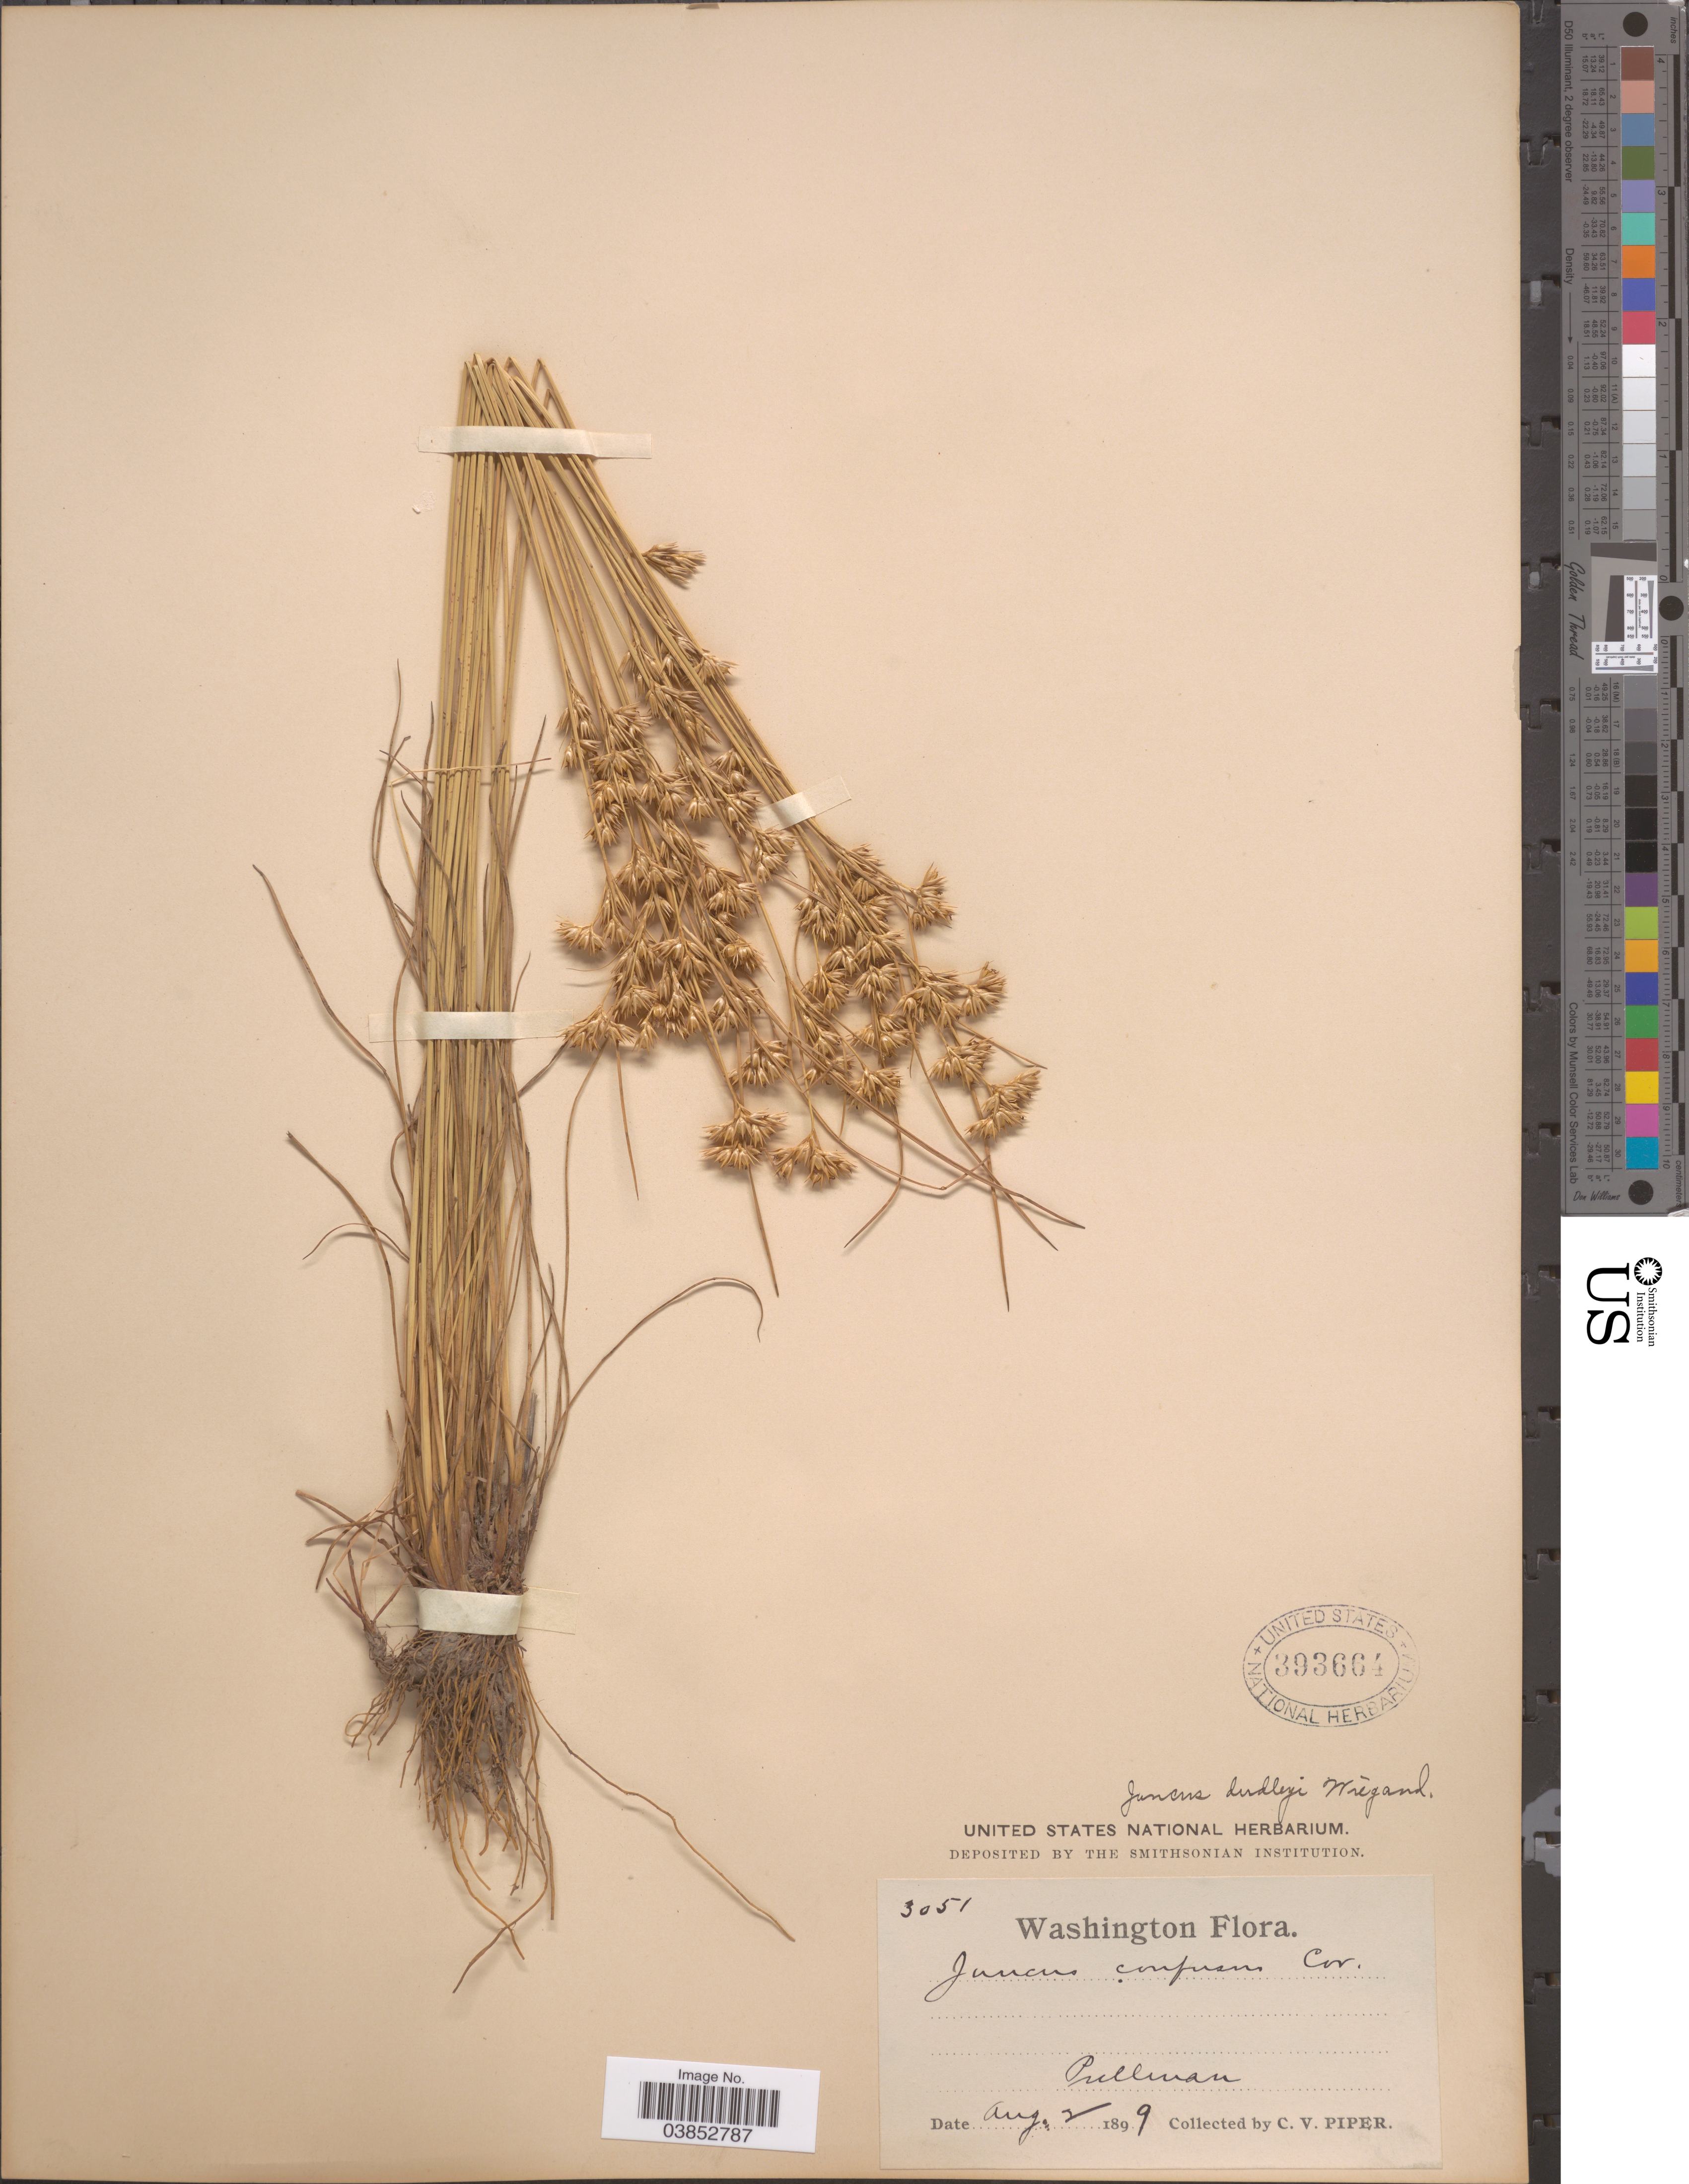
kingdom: Plantae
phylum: Tracheophyta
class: Liliopsida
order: Poales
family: Juncaceae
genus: Juncus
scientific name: Juncus dudleyi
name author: Wiegand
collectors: C. V. Piper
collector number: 3051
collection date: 1899-08-02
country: United States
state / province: Washington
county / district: Whitman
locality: Pullman.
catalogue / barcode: US 393664